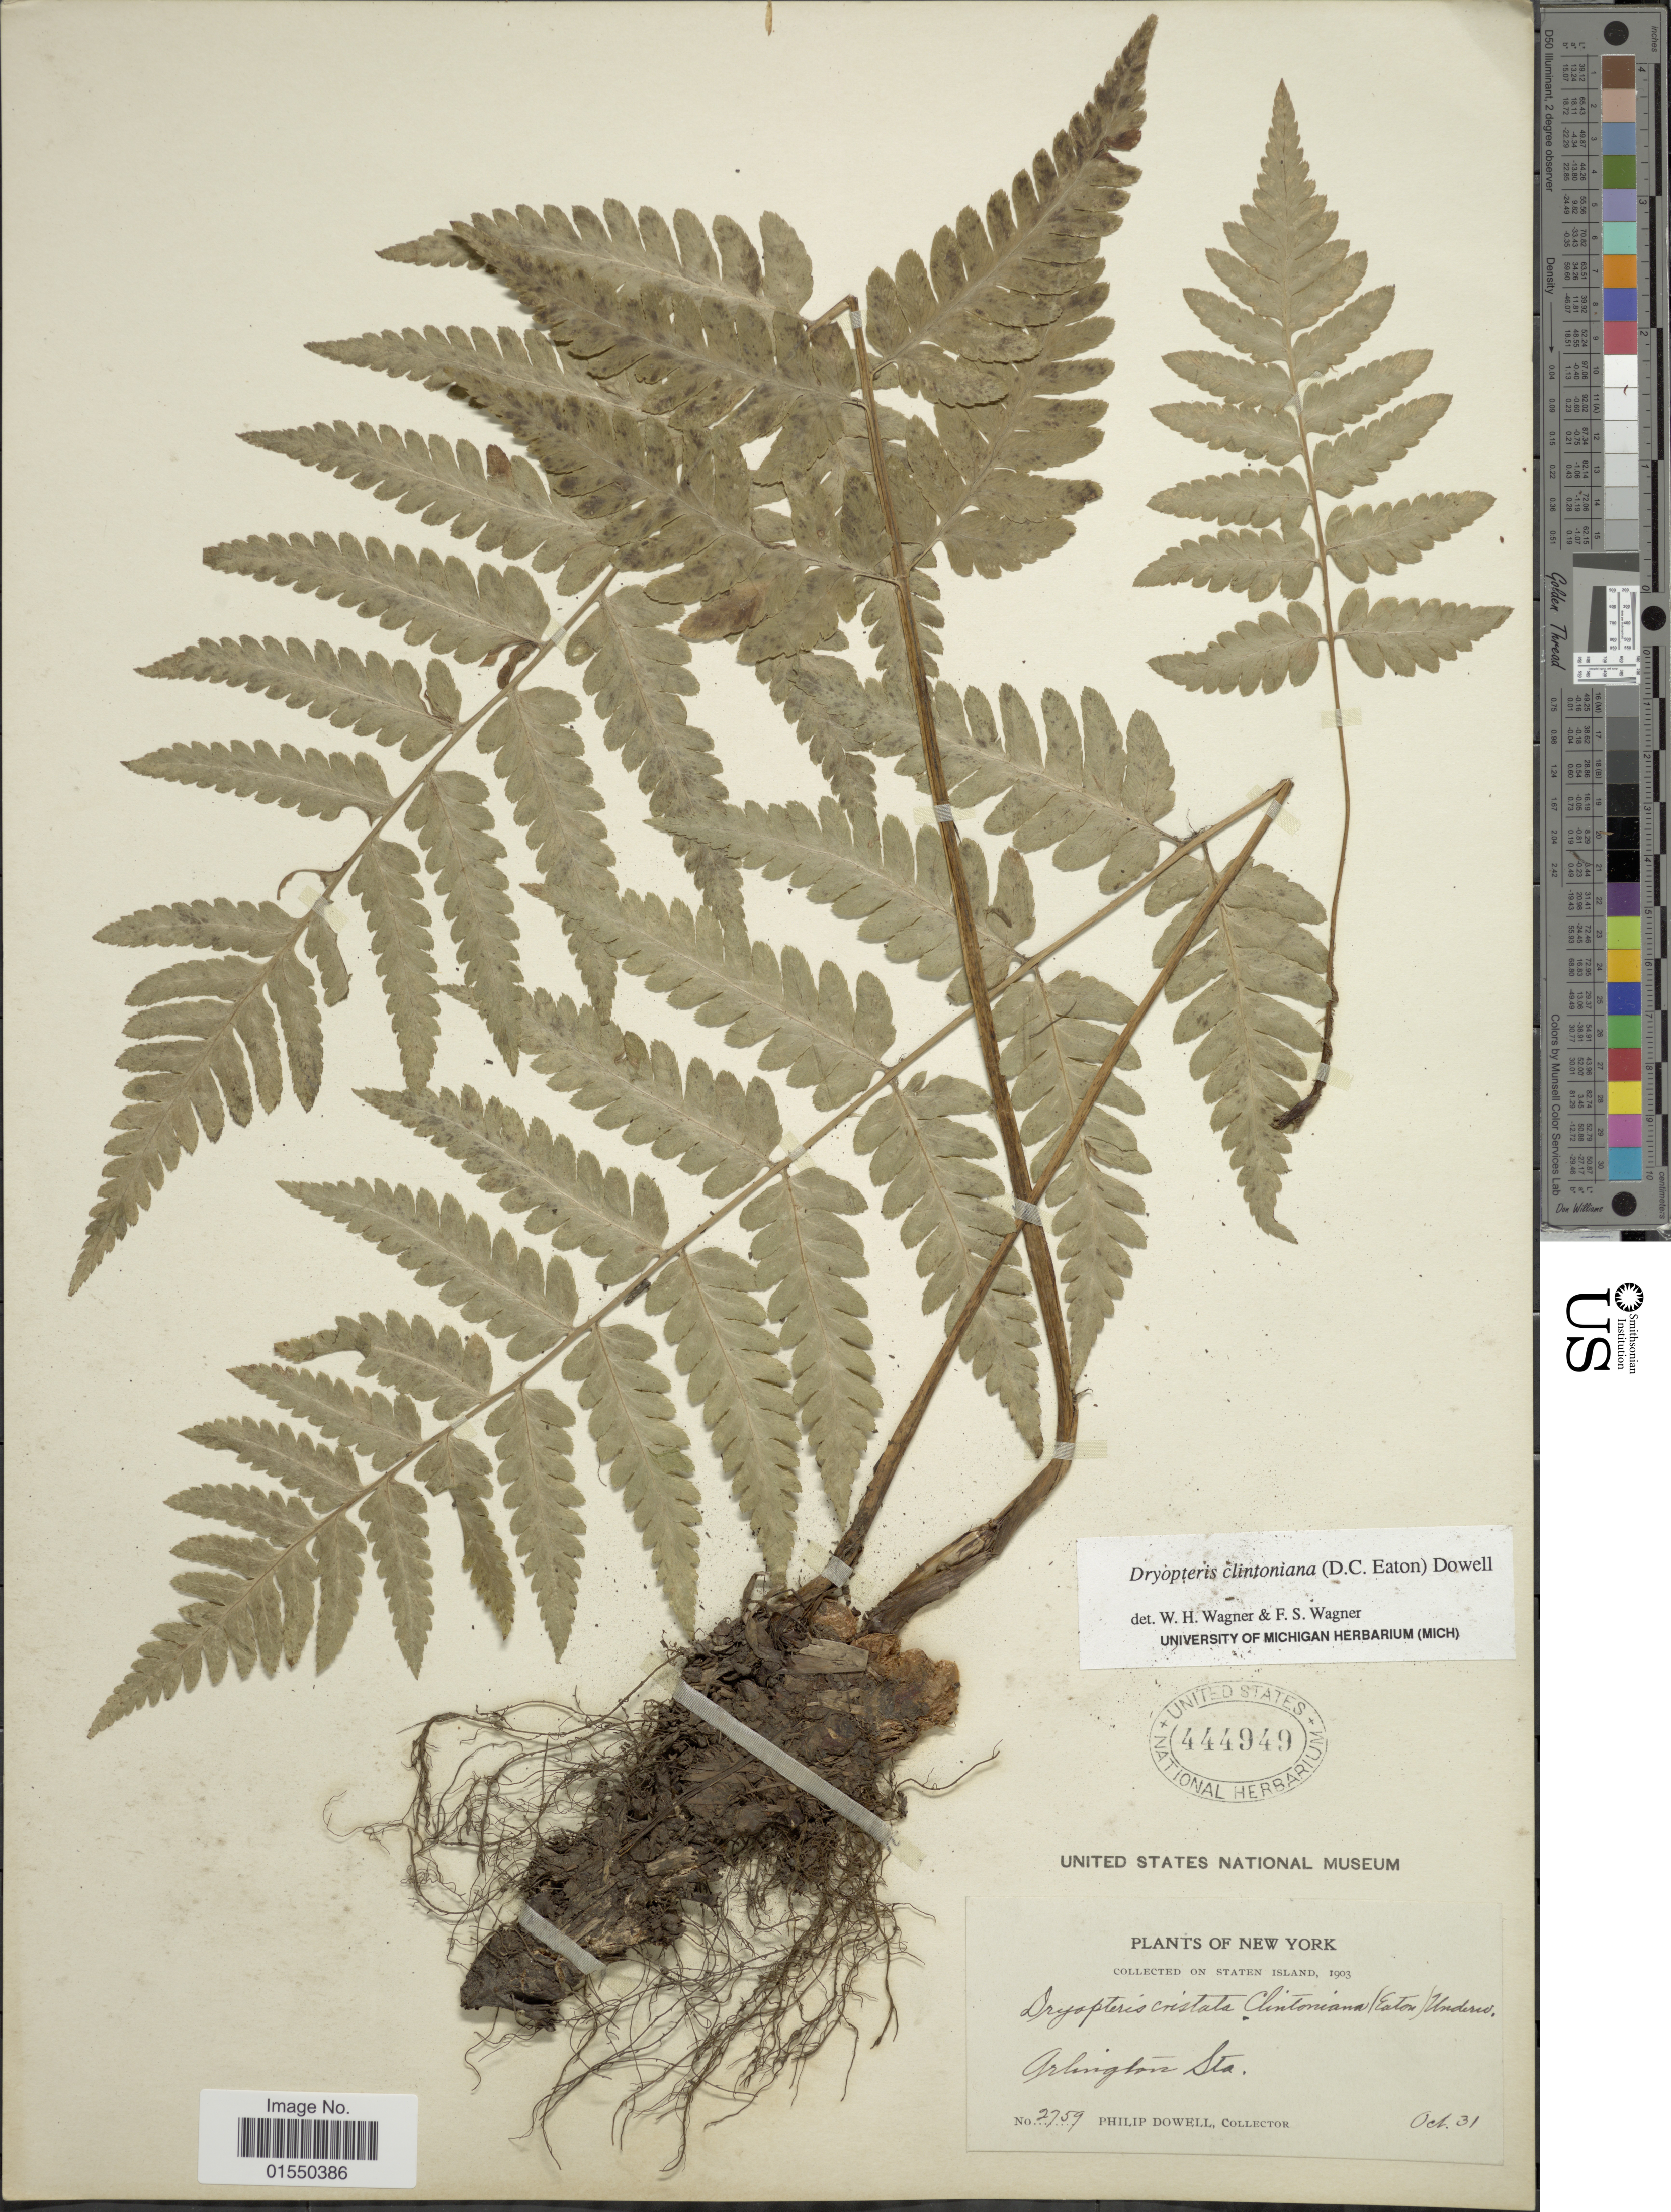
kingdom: Plantae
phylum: Tracheophyta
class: Polypodiopsida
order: Polypodiales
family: Dryopteridaceae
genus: Dryopteris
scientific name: Dryopteris clintoniana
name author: (D.C. Eaton) Dowell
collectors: P. Dowell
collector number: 2759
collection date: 1903-10-31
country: United States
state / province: New York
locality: Staten Isalnd, Arlington Sta.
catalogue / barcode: US 444949